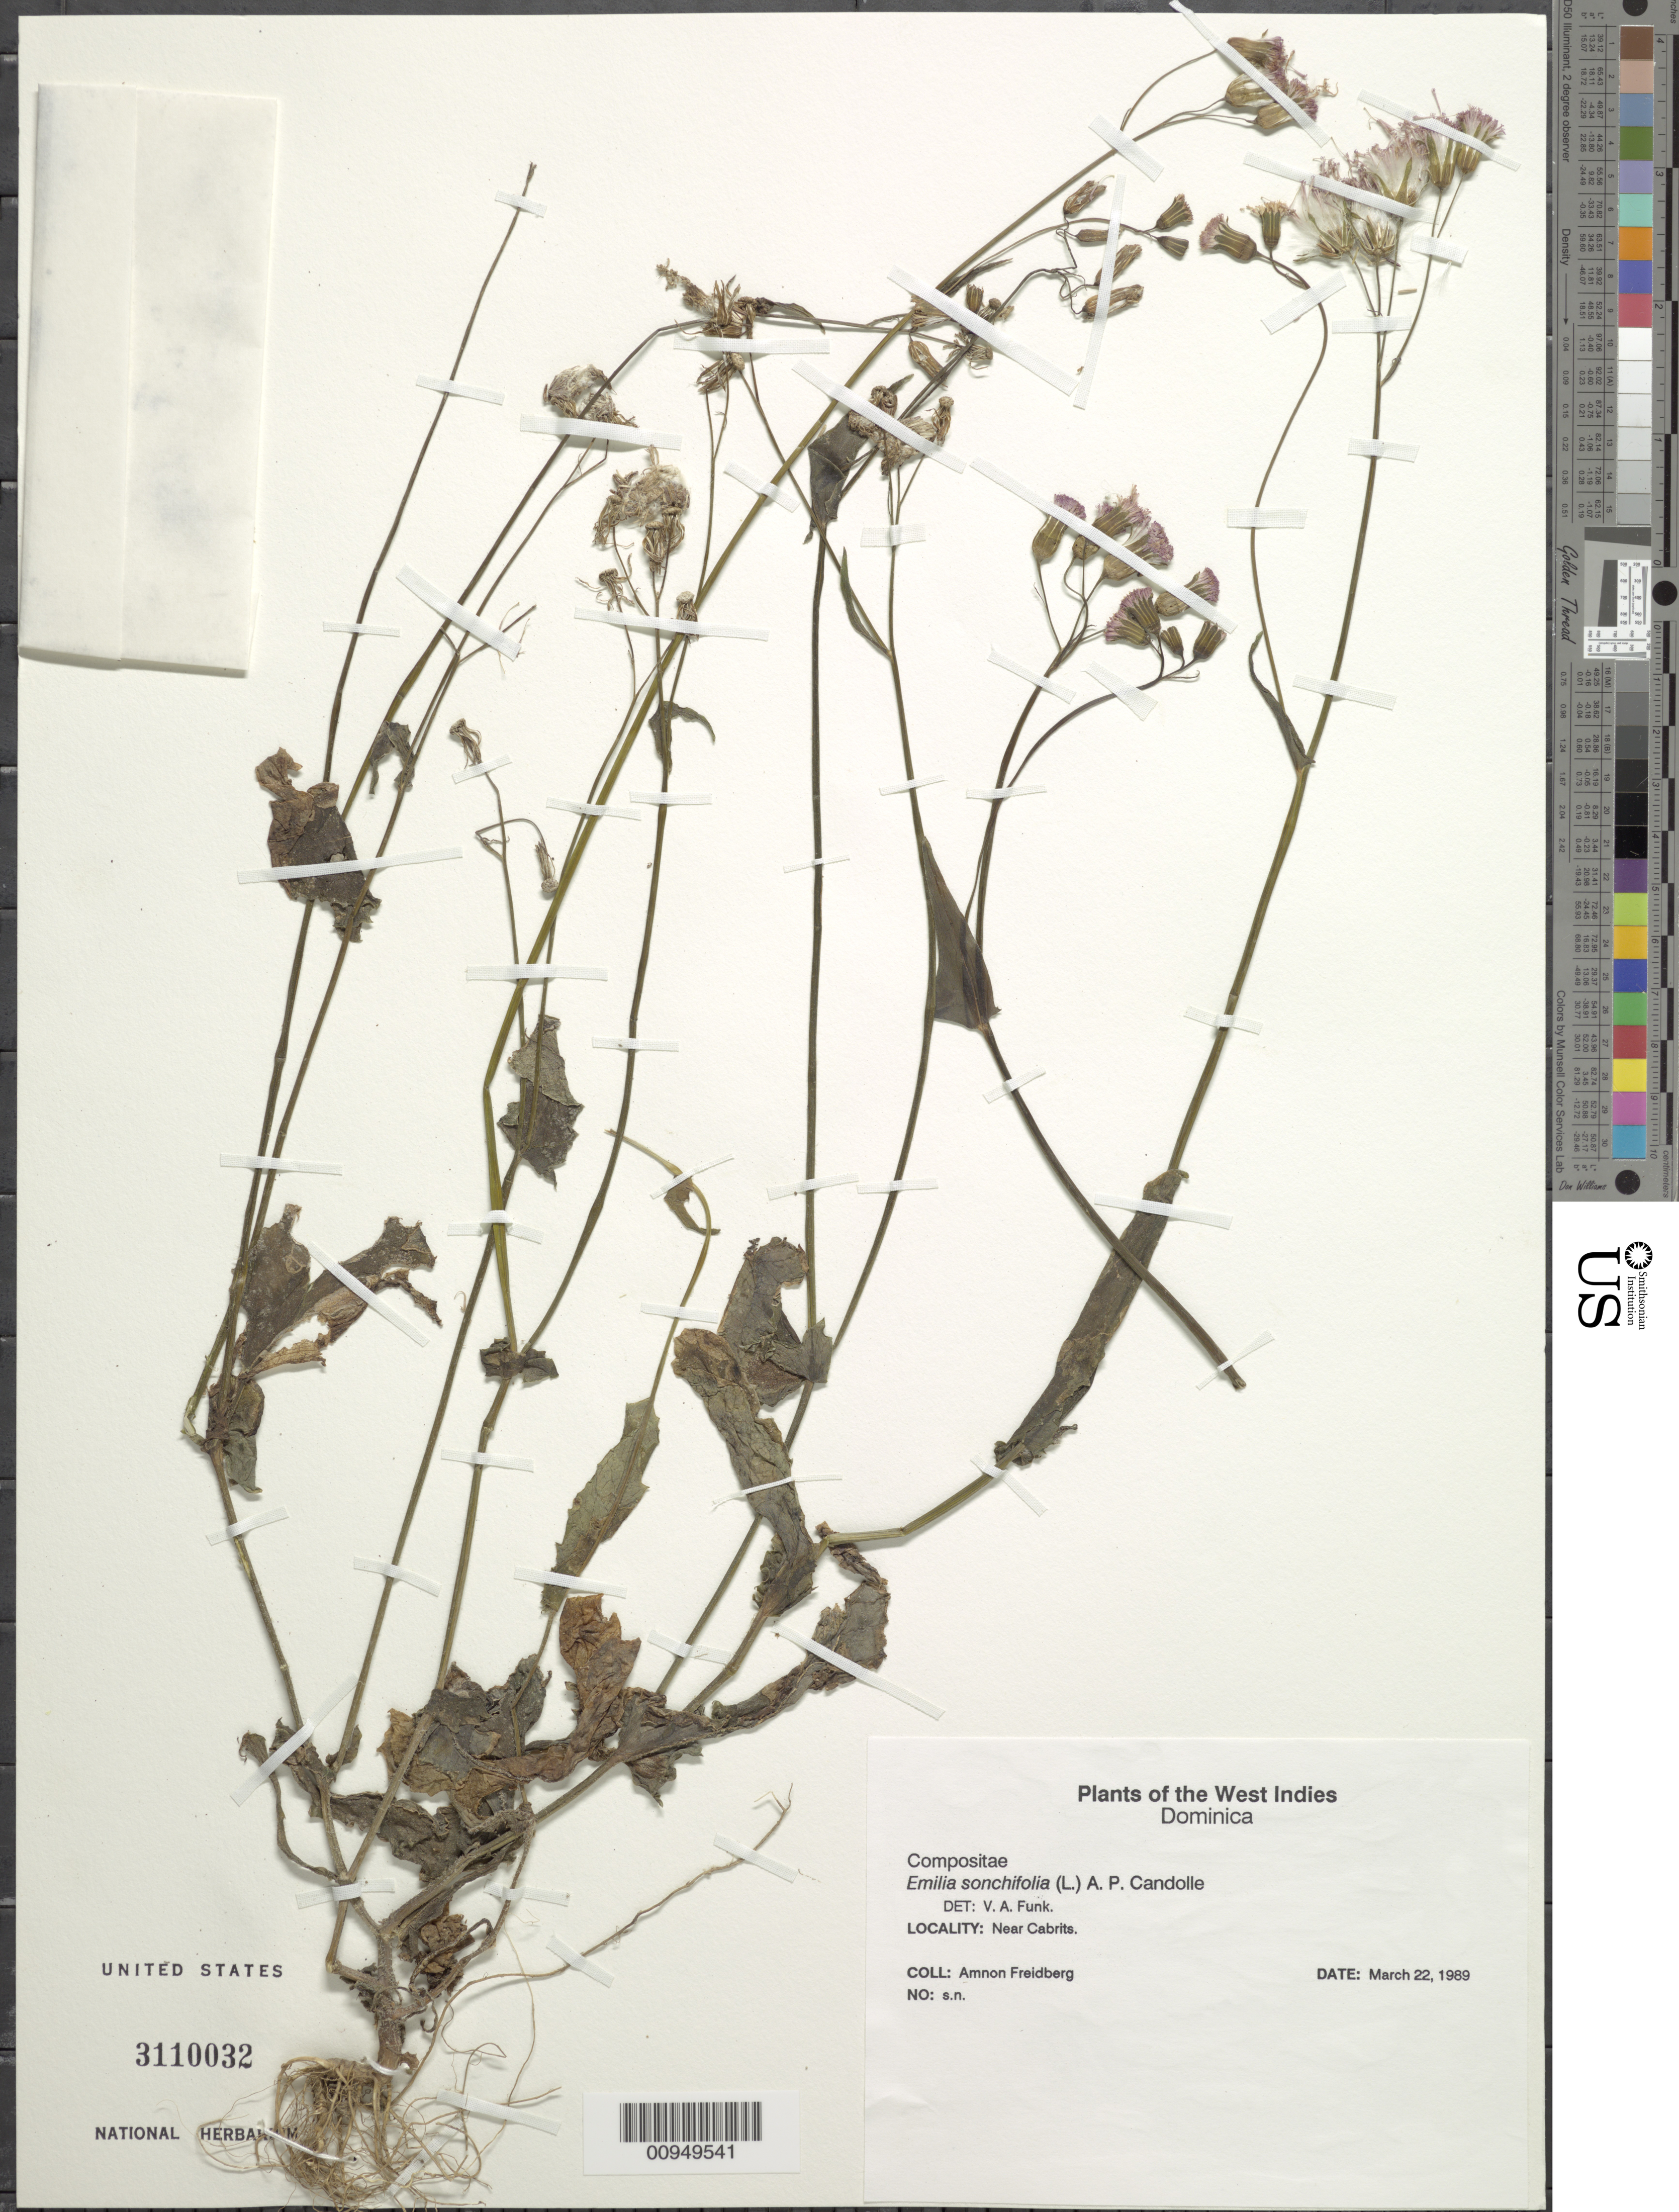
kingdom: Plantae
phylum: Tracheophyta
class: Magnoliopsida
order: Asterales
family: Asteraceae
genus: Emilia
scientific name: Emilia sonchifolia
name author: (L.) DC.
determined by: Funk, Vicki A., (BOT), Smithsonian Institution - National Museum of Natural History (UNITED STATES)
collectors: A. Freidberg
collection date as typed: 22 Mar 1989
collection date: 1989-03-22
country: Dominica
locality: Near Cabrits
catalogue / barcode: US 3110032